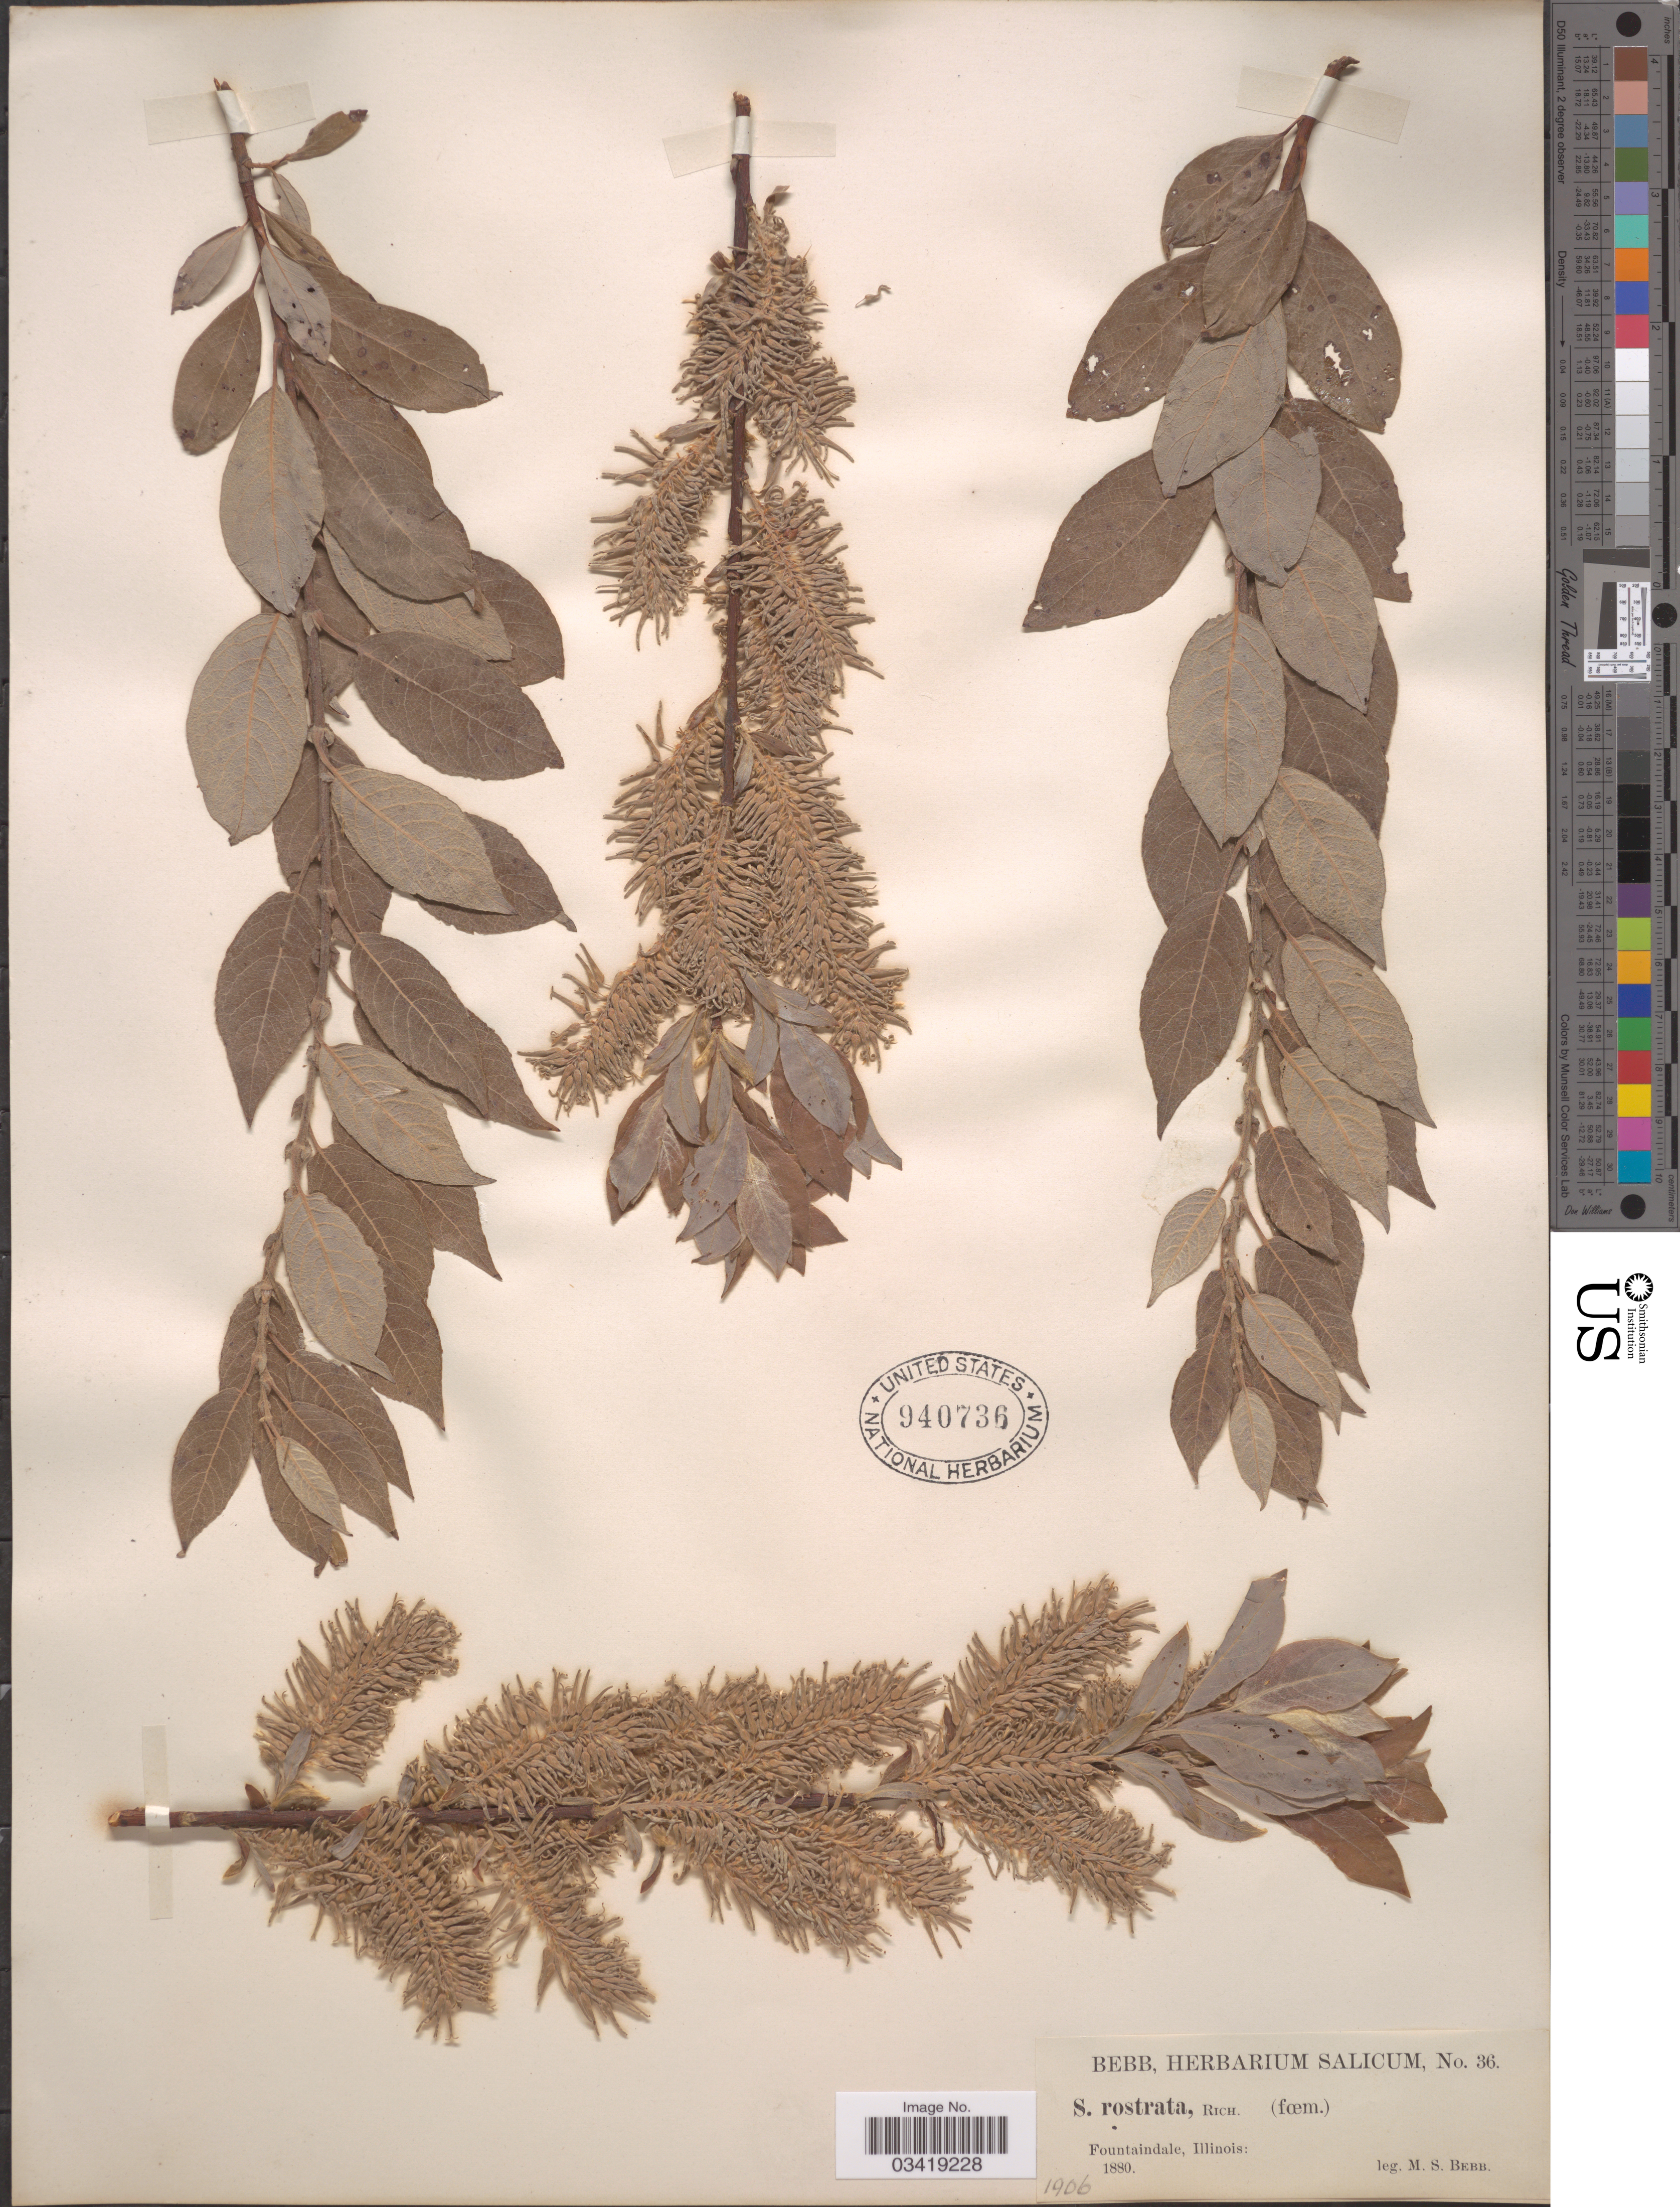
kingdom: Plantae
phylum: Tracheophyta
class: Magnoliopsida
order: Malpighiales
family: Salicaceae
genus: Salix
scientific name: Salix bebbiana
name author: Sarg.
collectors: M. Bebb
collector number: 36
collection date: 1880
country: United States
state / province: Illinois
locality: Fountaindale.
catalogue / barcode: US 940736